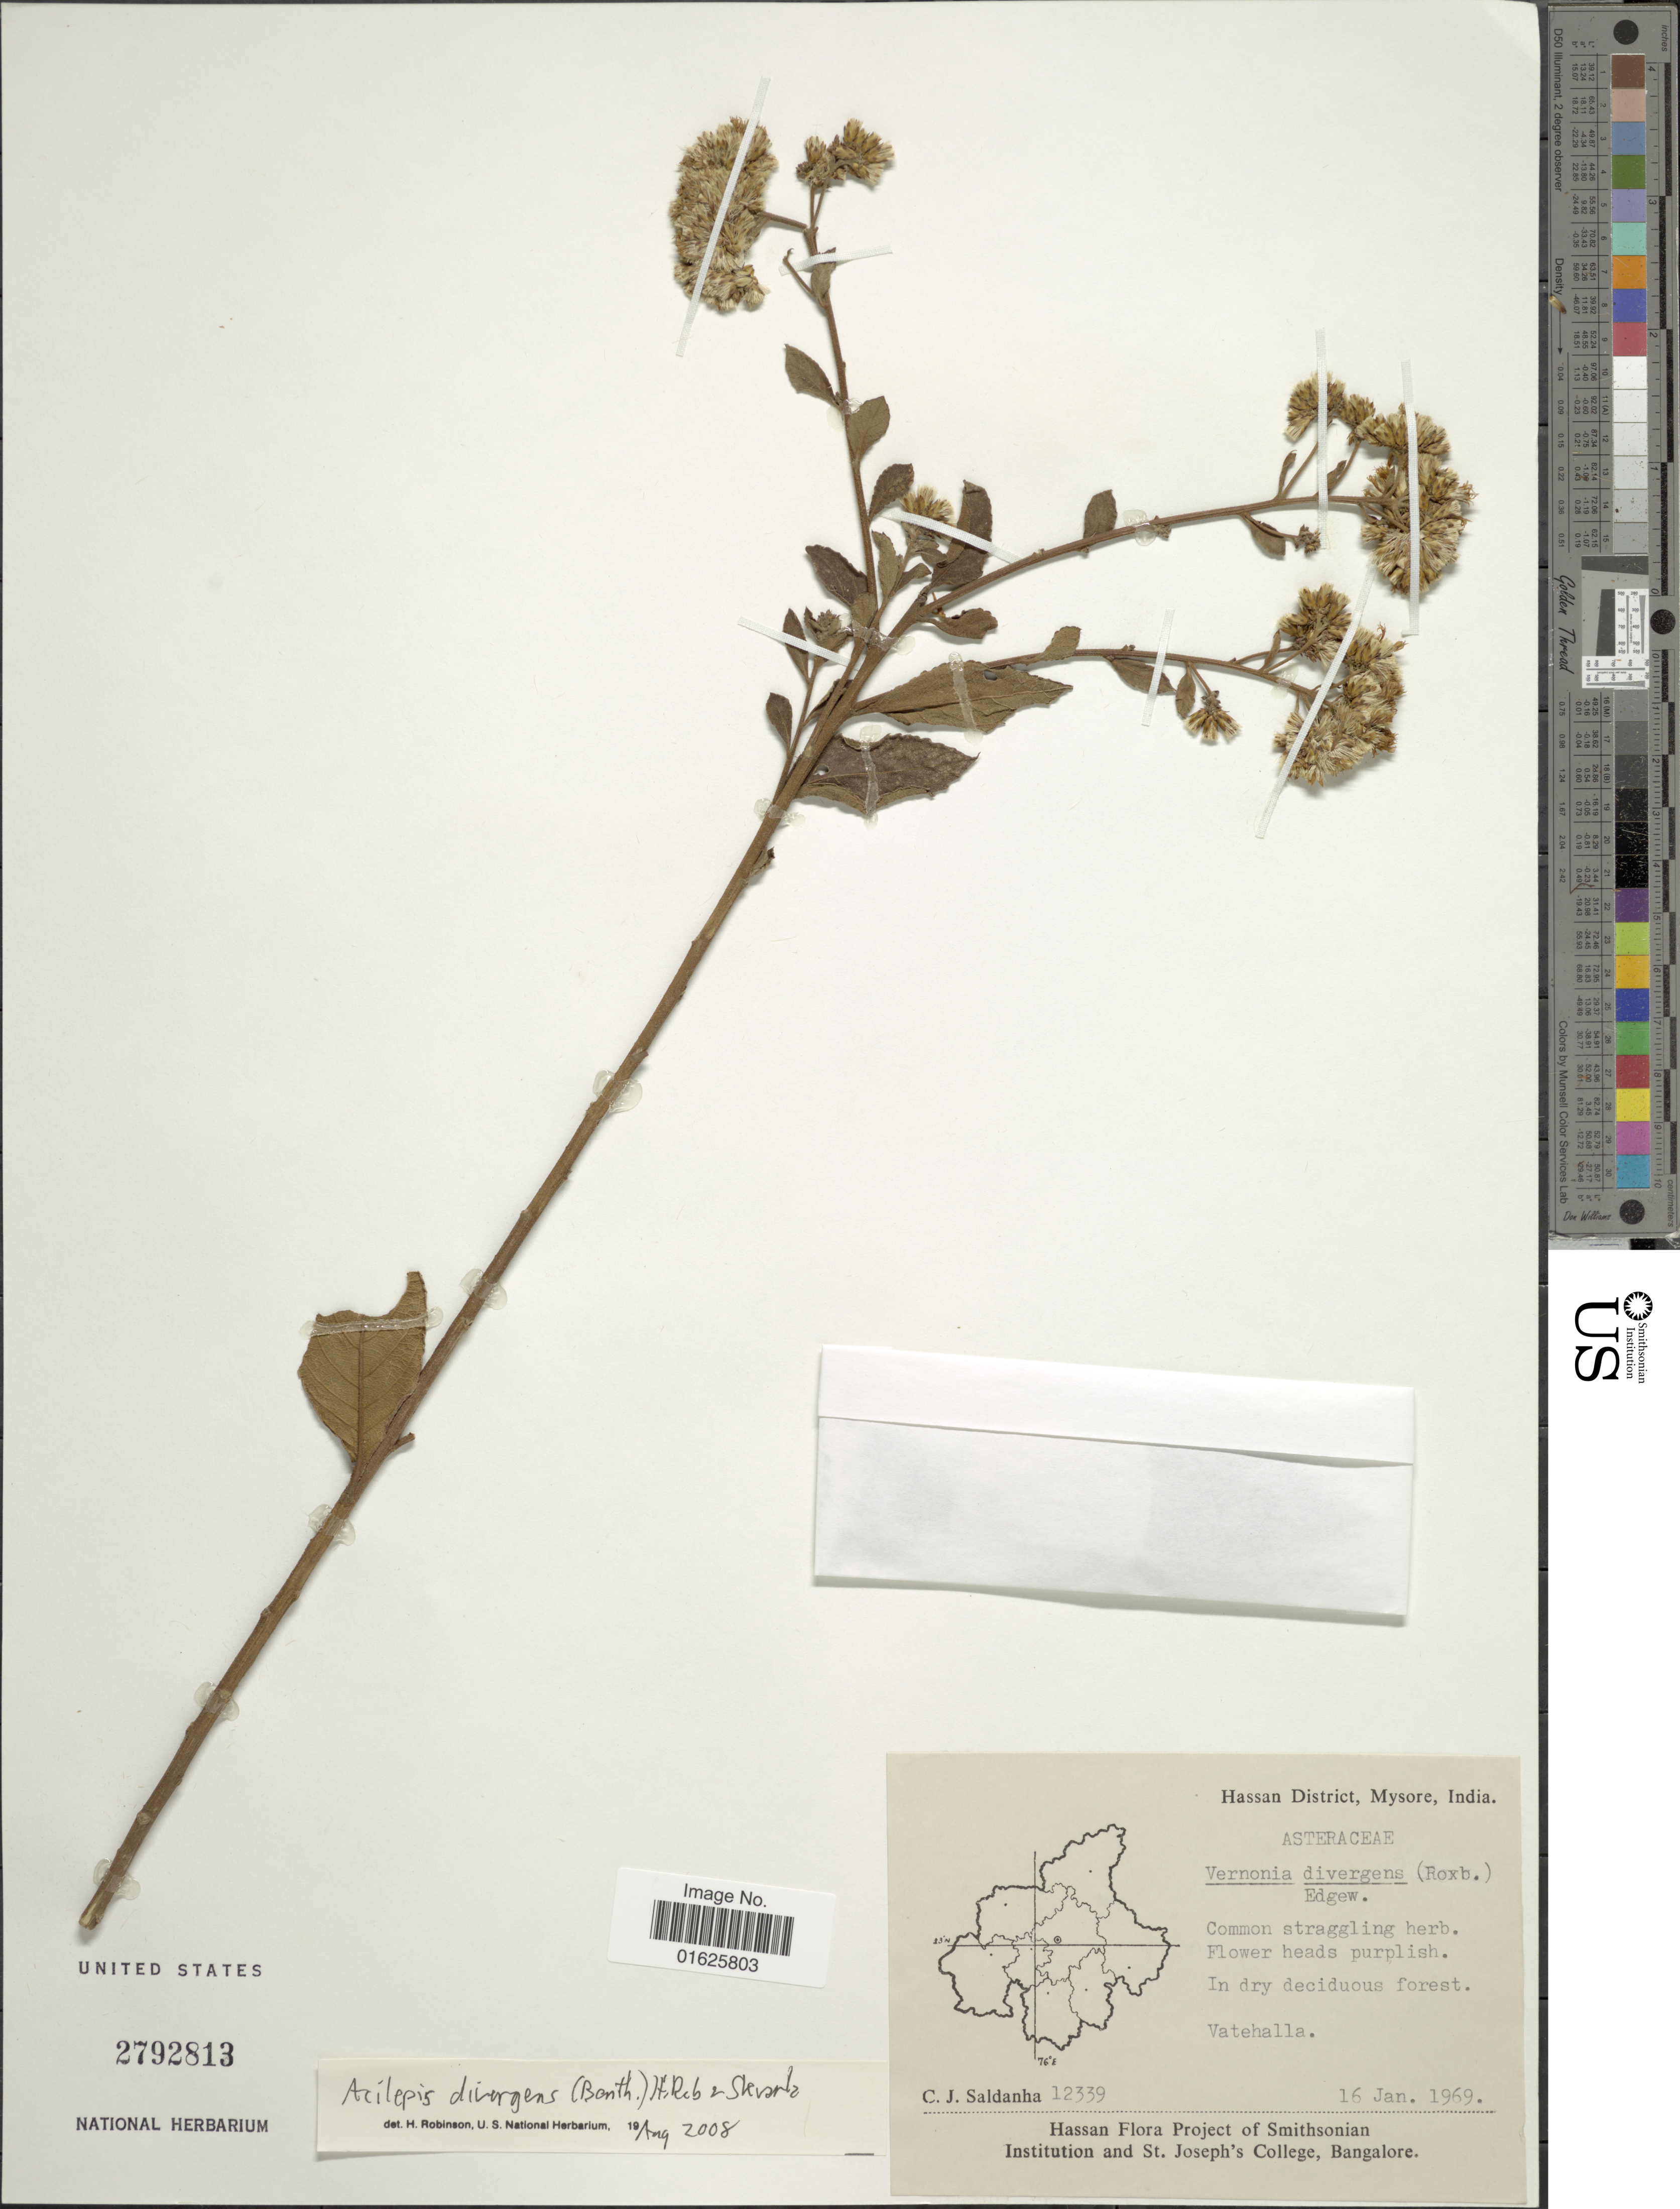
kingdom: Plantae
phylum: Tracheophyta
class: Magnoliopsida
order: Asterales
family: Asteraceae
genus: Acilepis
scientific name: Acilepis divergens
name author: (Roxb.) H. Rob. & Skvarla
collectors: C. J. Saldanha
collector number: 12339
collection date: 1969-01-16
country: India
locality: Hassan District, Mysore, Vatehalla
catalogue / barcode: US 2792813